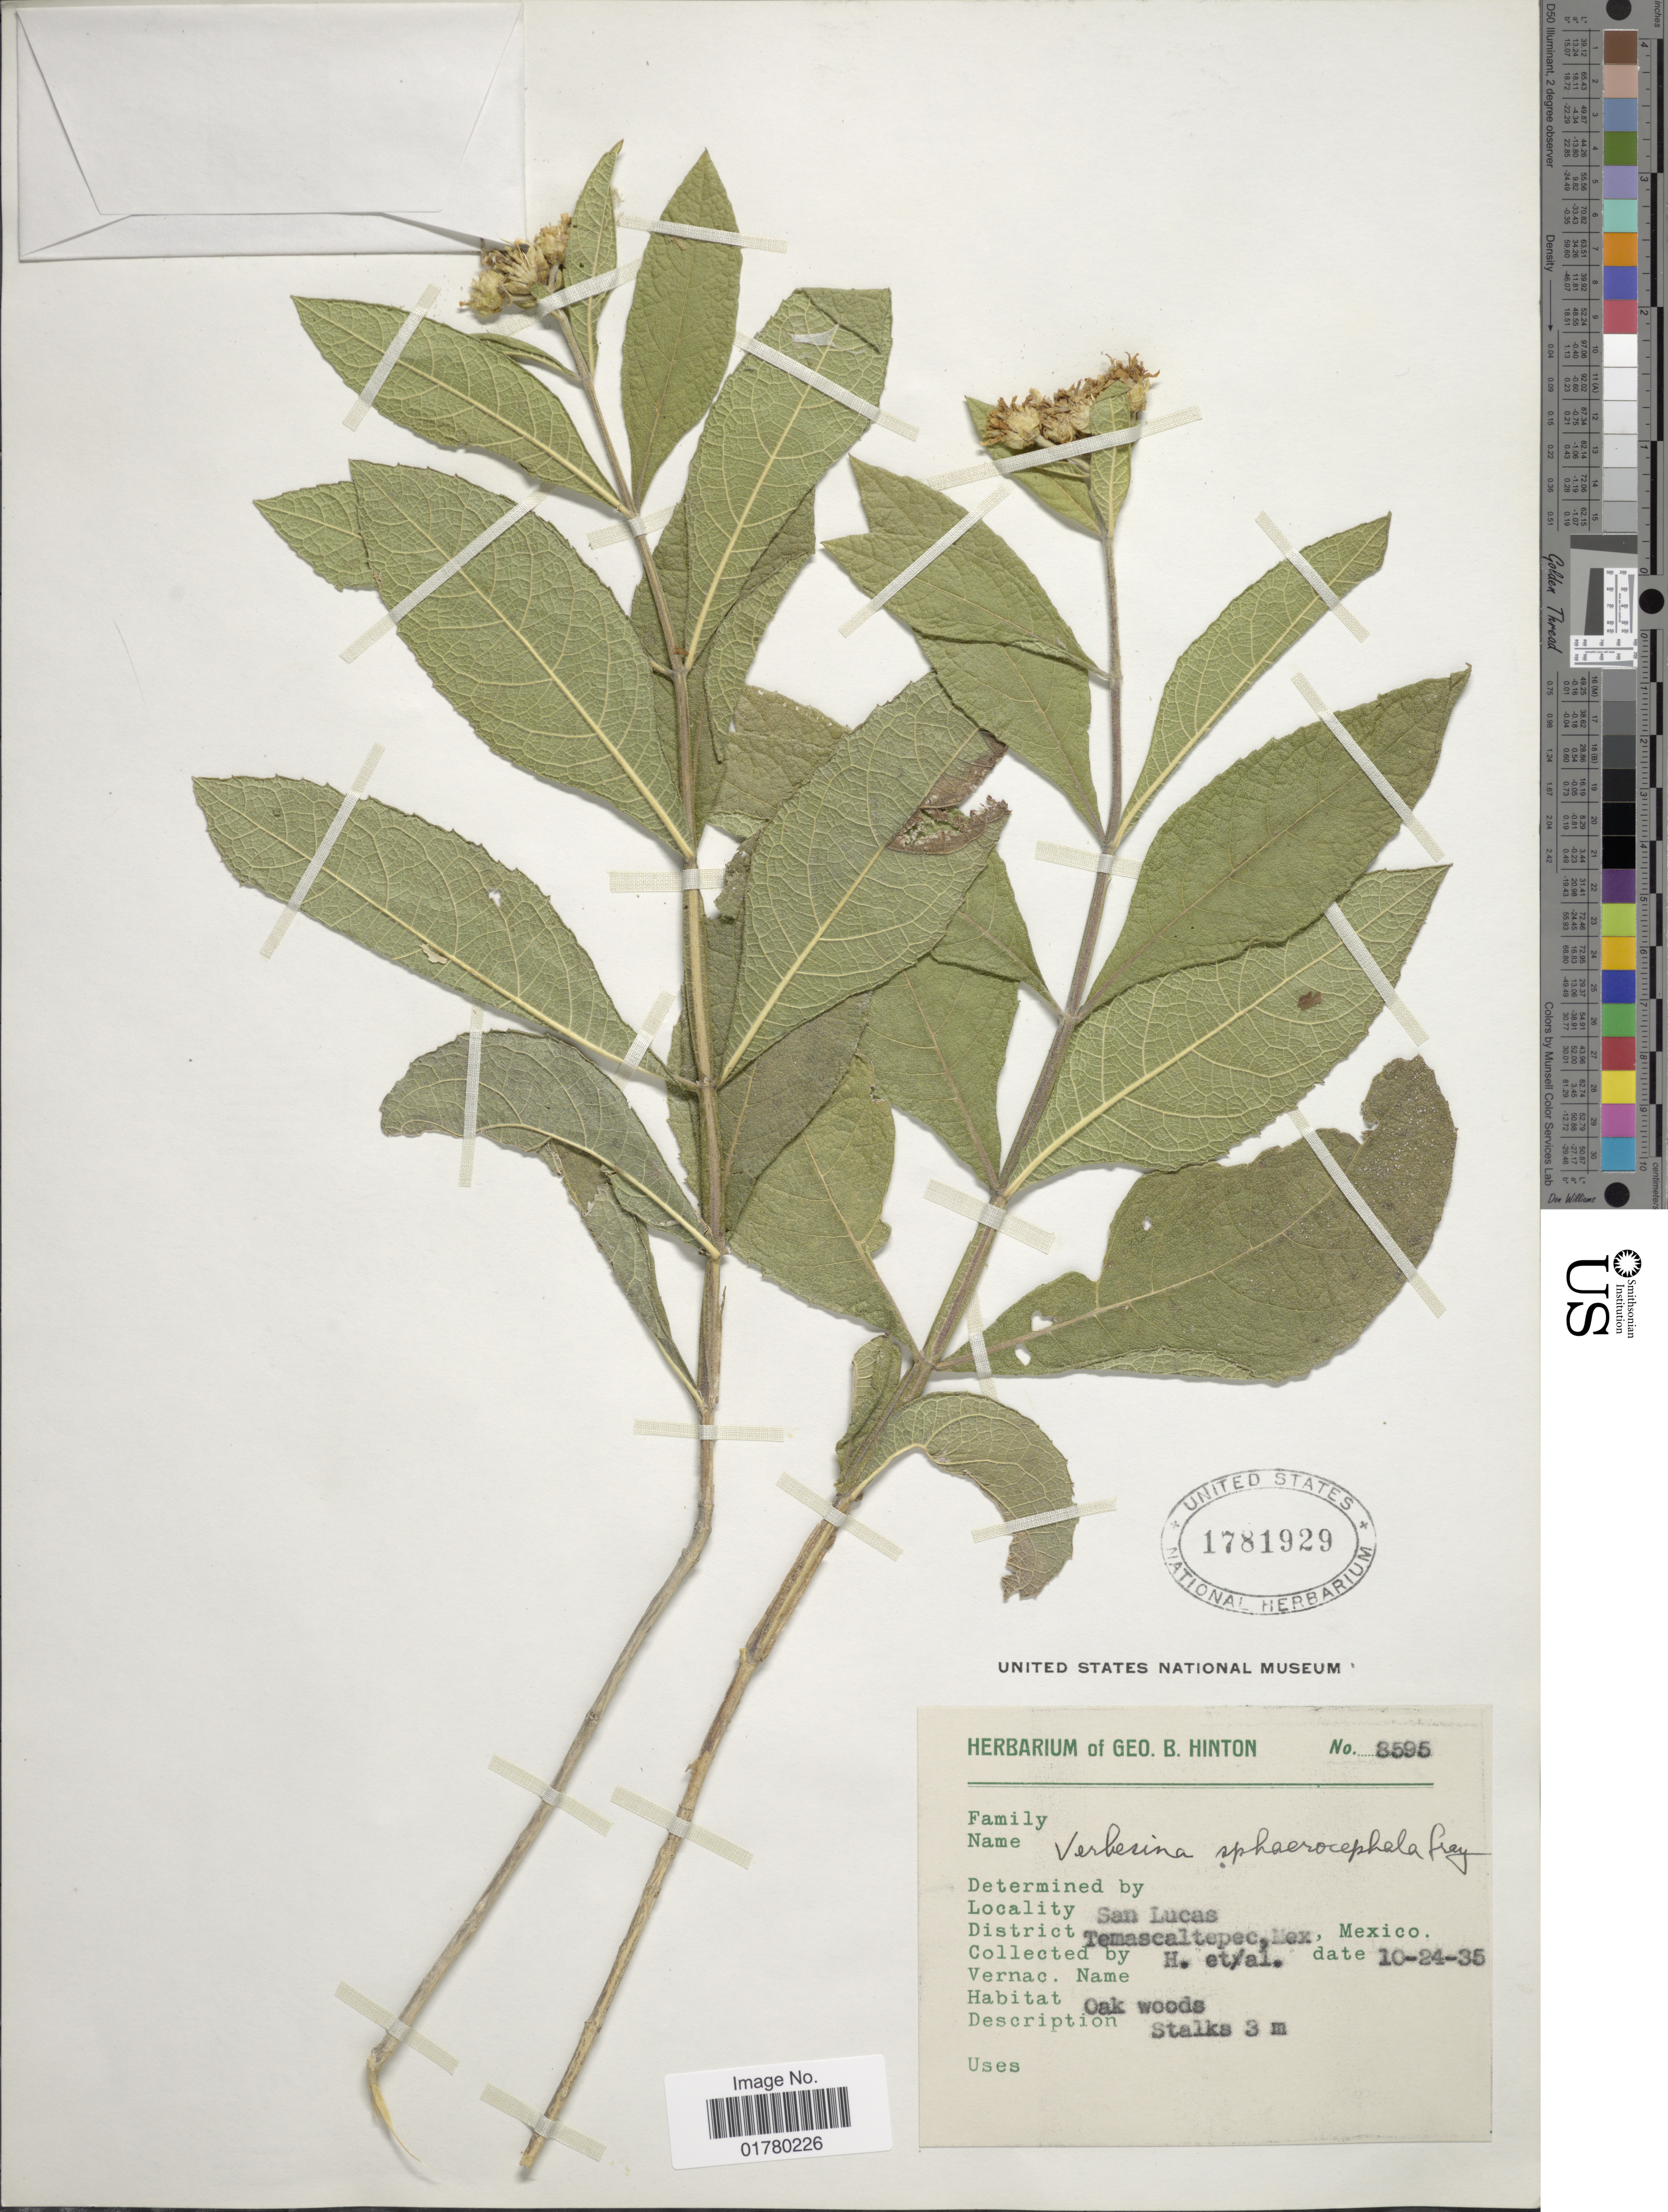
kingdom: Plantae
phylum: Tracheophyta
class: Magnoliopsida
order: Asterales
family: Asteraceae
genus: Verbesina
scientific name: Verbesina sphaerocephala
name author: A. Gray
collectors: G. B. Hinton & et al.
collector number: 8595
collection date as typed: Transcribed d/m/y: 24/10/35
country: Mexico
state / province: México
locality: San Lucas, District Temascaltepec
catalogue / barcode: US 1781929